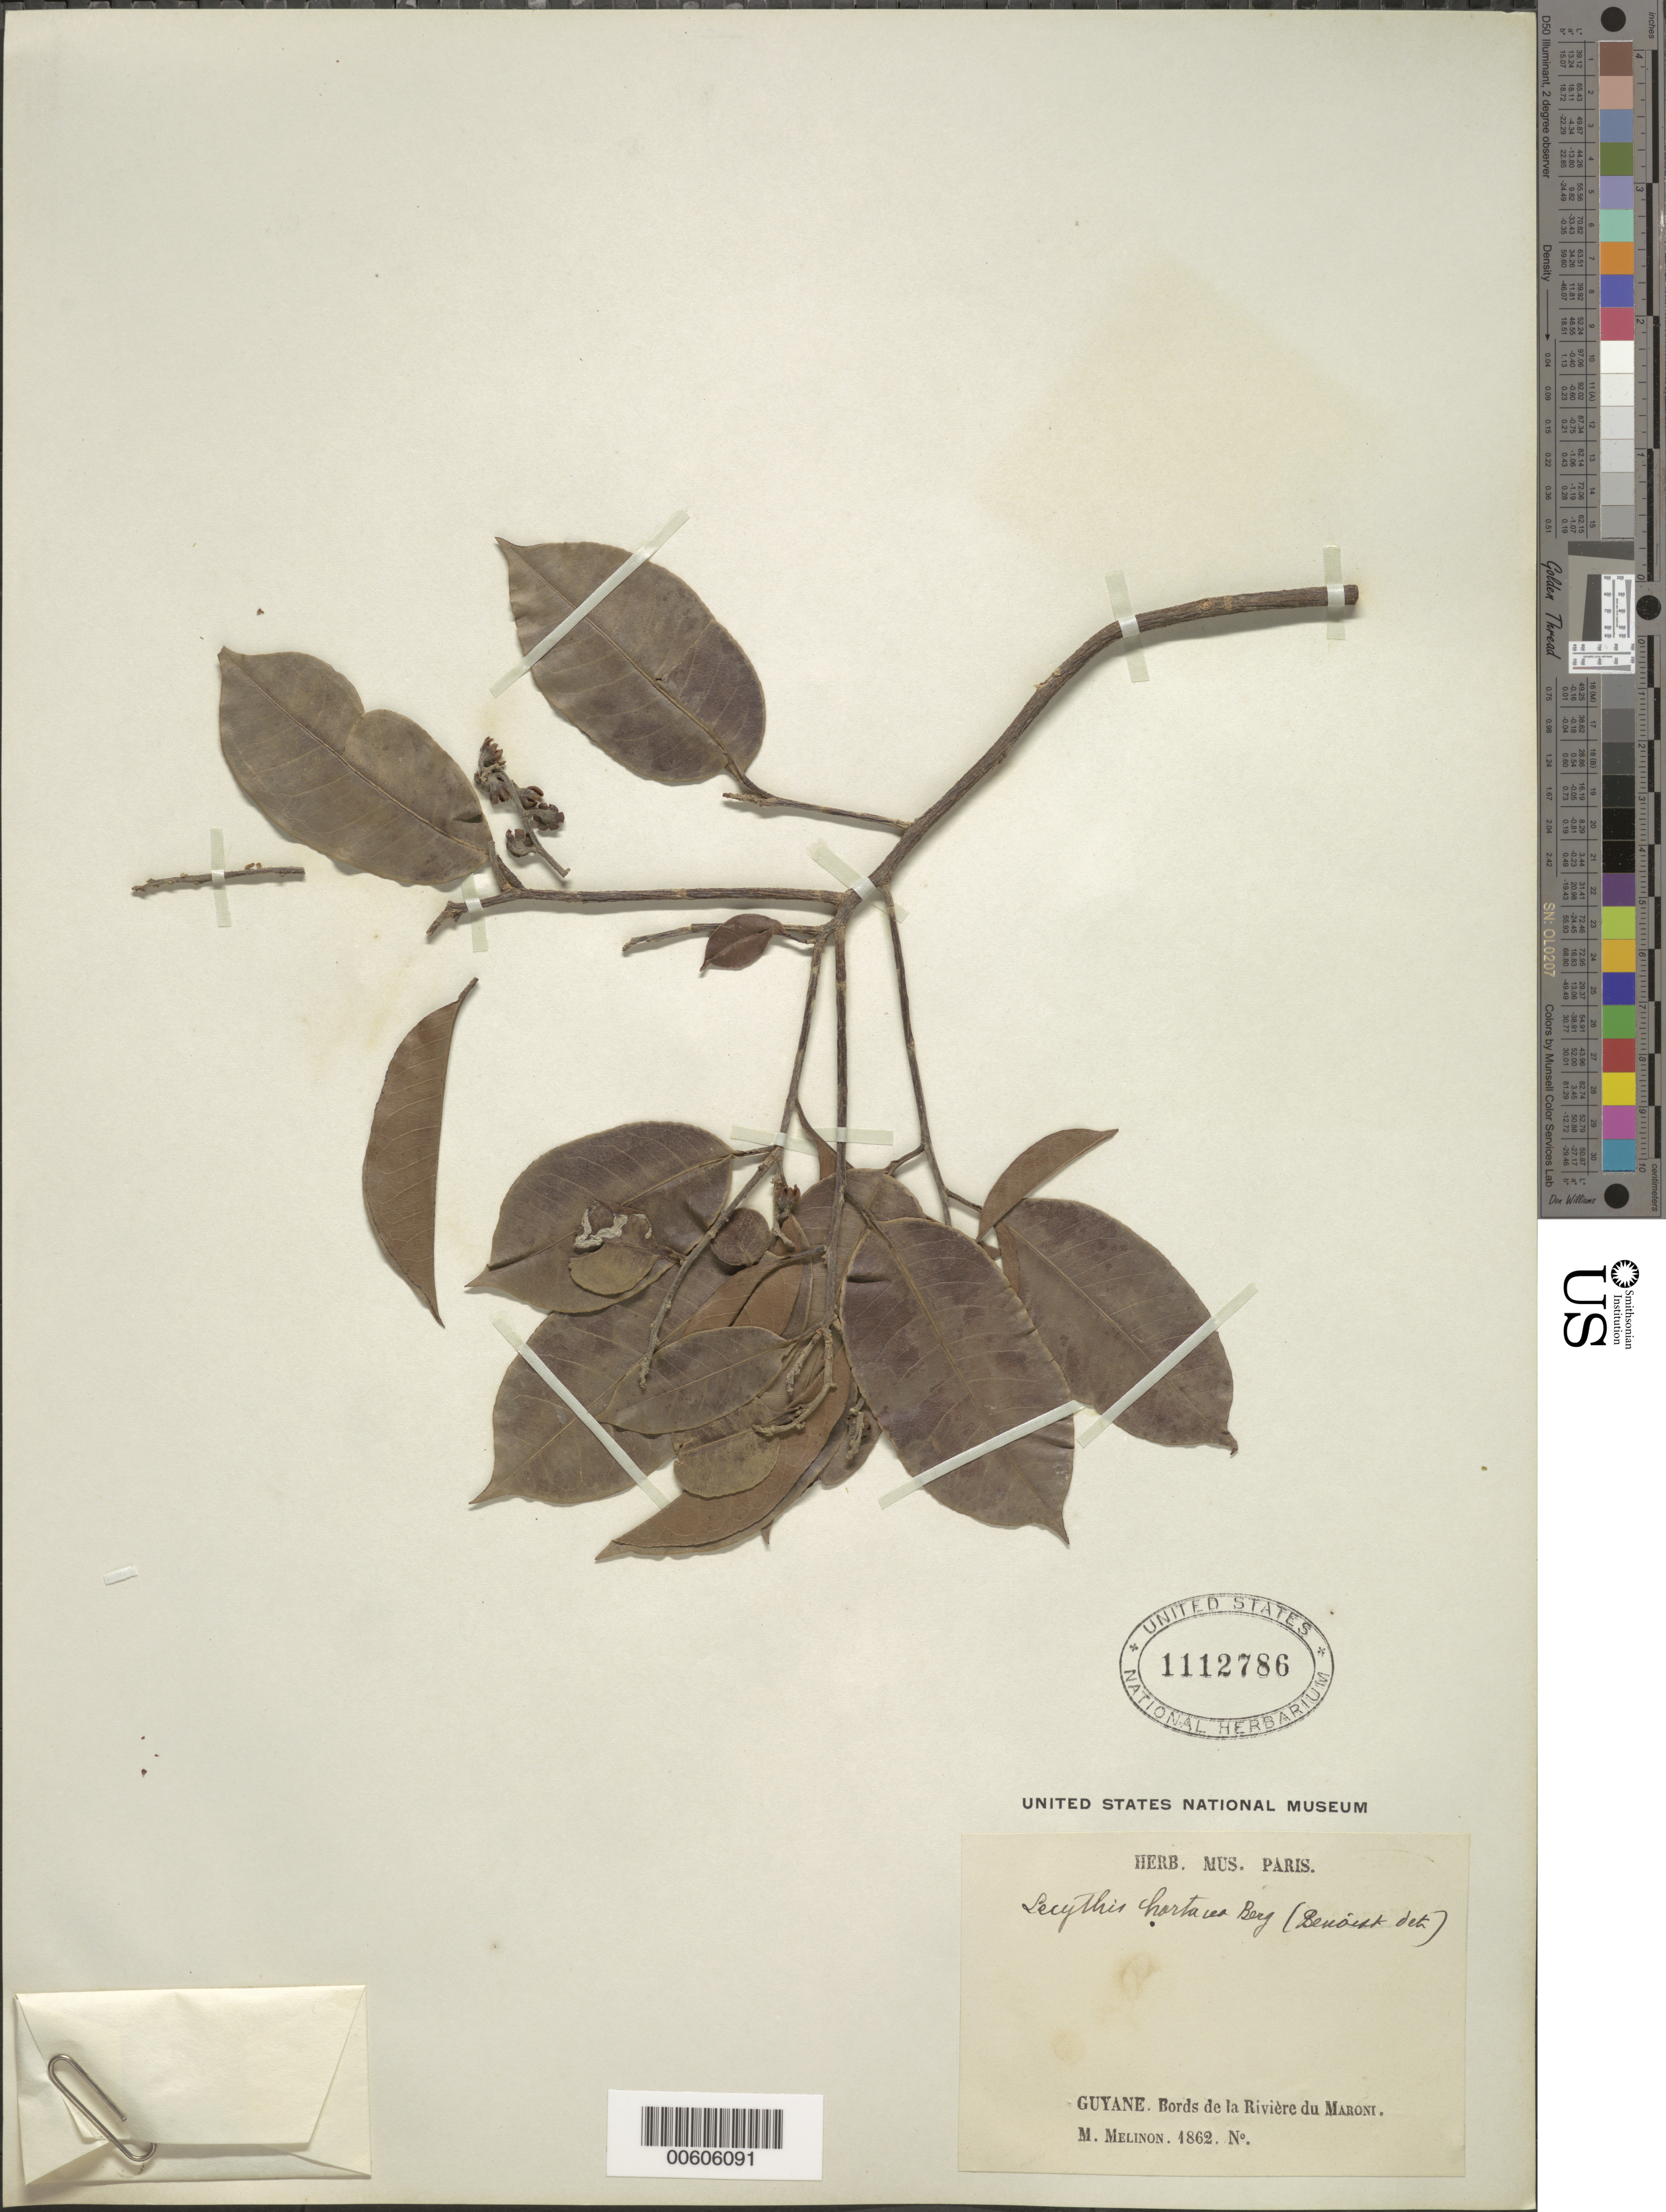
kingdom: Plantae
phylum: Tracheophyta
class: Magnoliopsida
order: Ericales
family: Lecythidaceae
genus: Lecythis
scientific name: Lecythis chartacea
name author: O. Berg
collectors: E. Mélinon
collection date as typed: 1862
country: French Guiana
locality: Maroni R.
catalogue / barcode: US 1112786